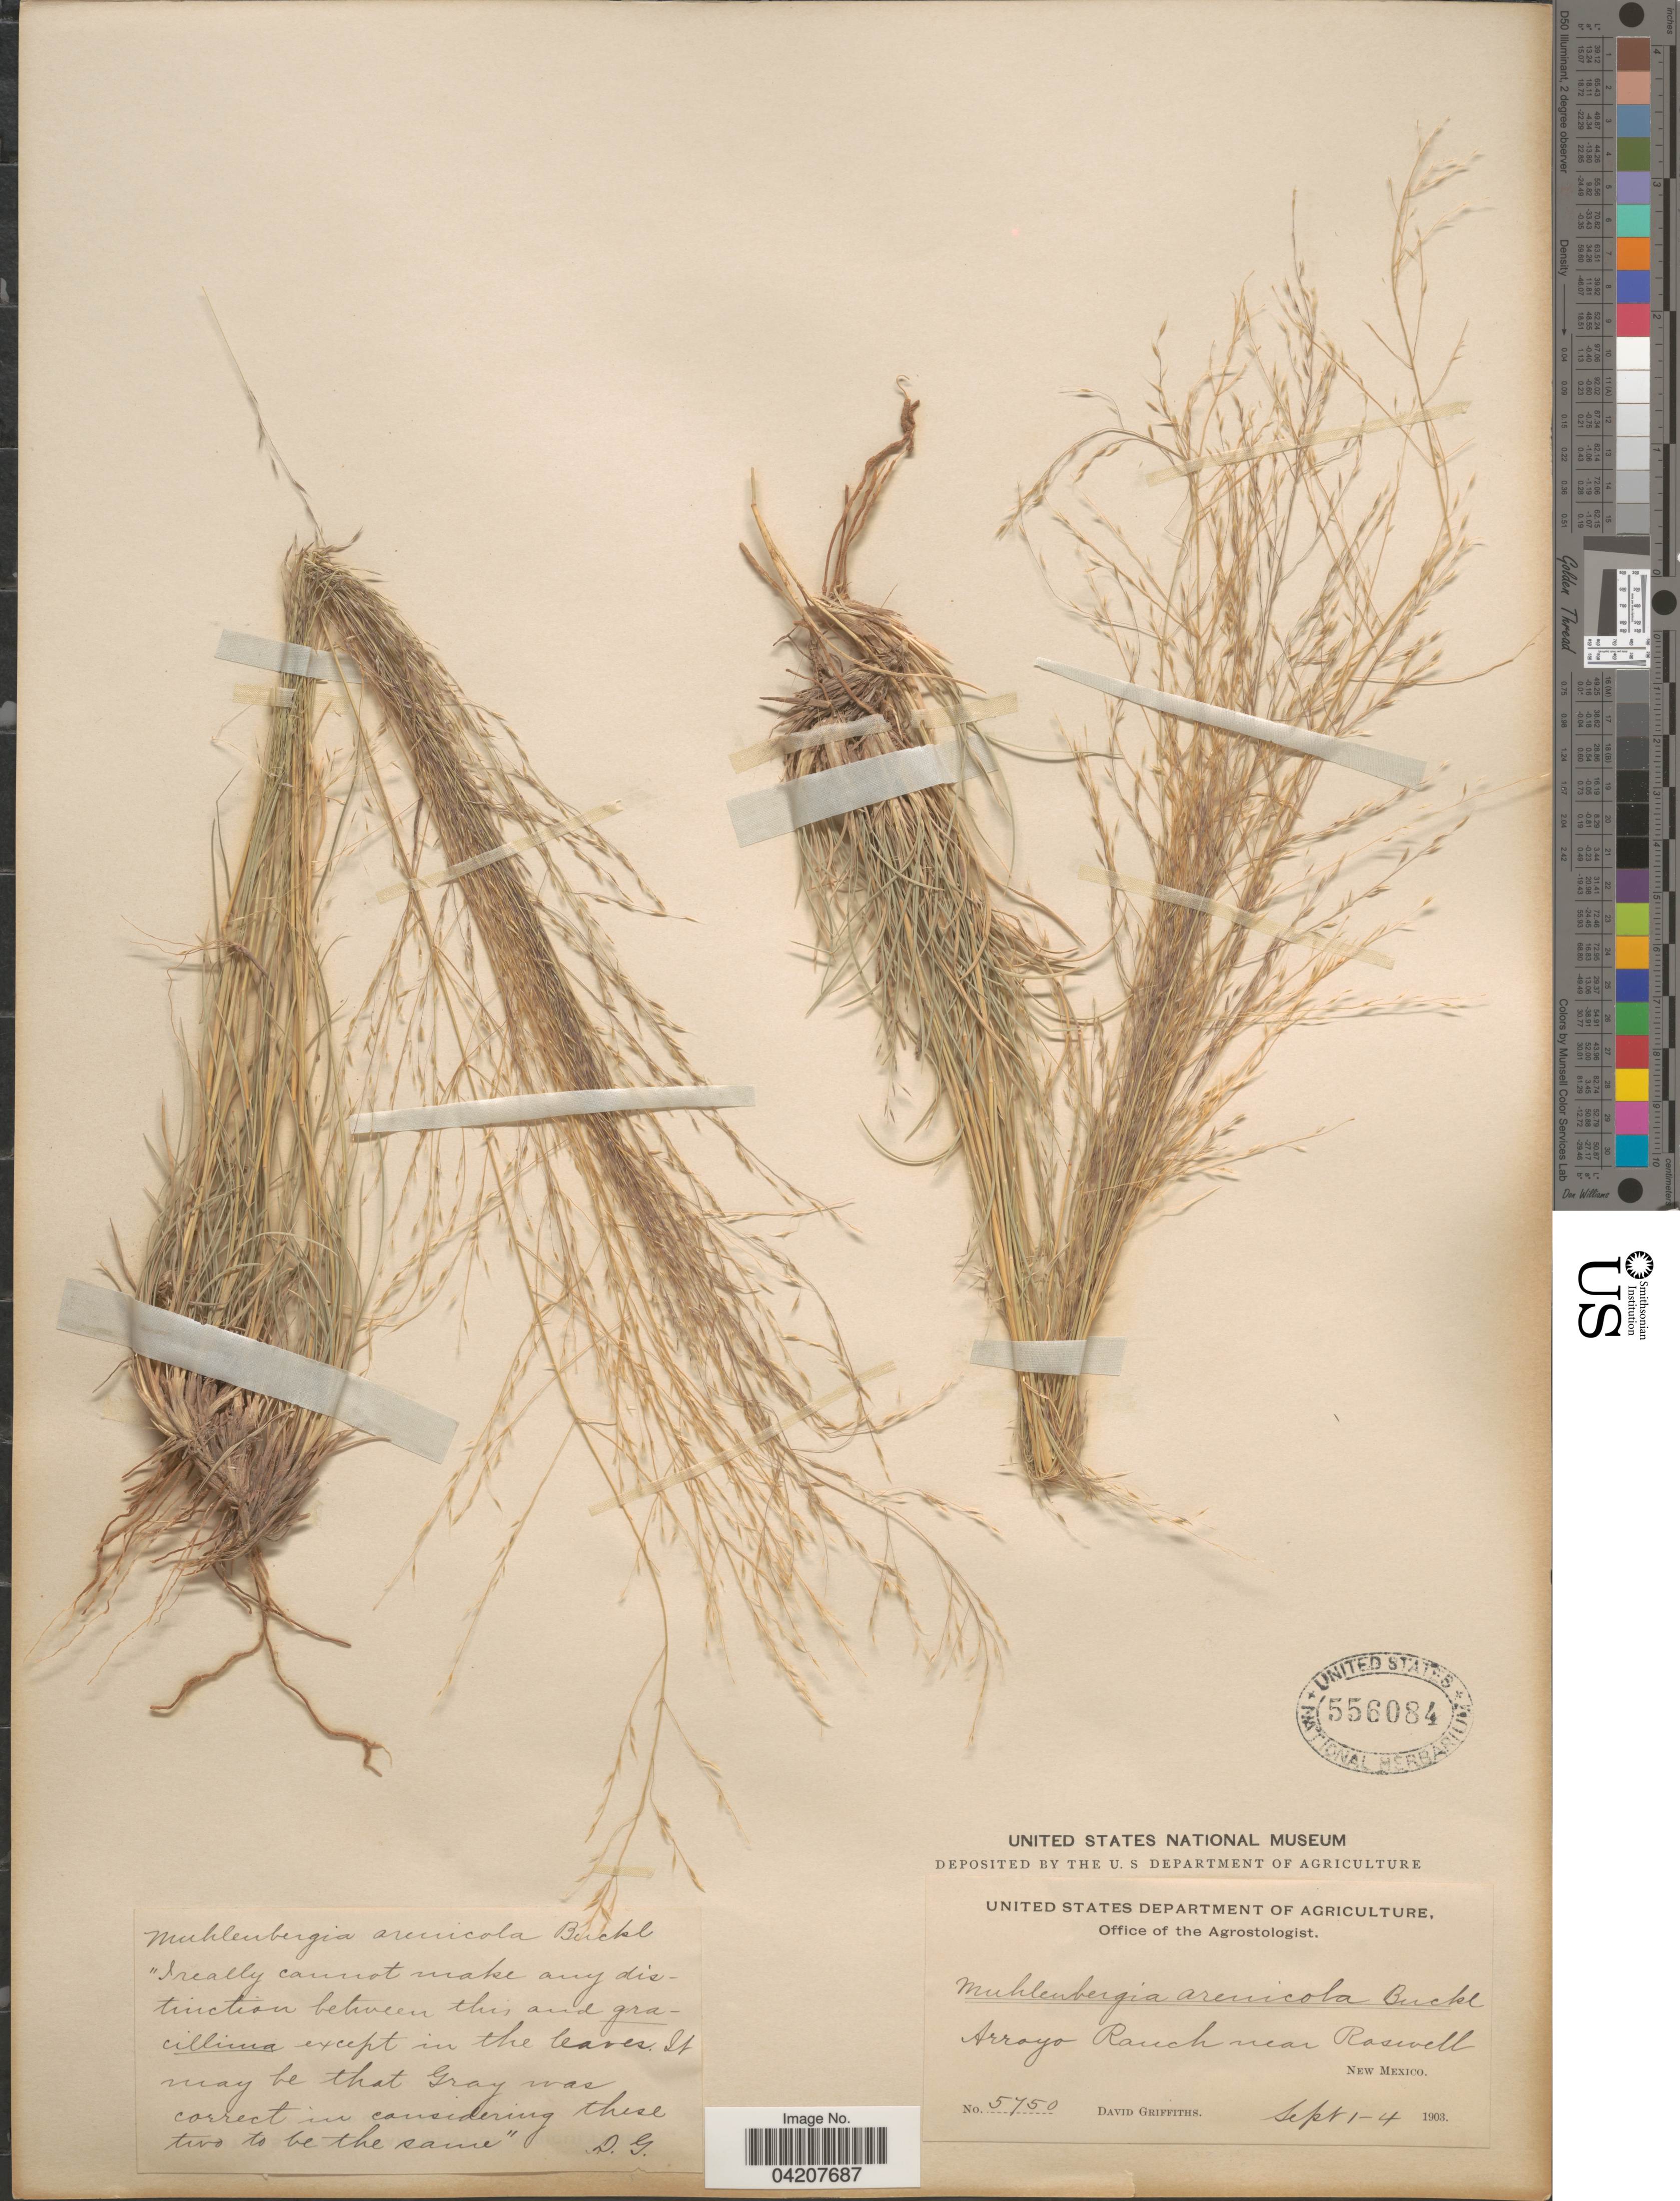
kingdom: Plantae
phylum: Tracheophyta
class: Liliopsida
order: Poales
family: Poaceae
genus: Muhlenbergia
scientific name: Muhlenbergia arenicola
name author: Buckley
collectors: D. Griffiths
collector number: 5750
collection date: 1903-09-01/1903-09-04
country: United States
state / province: New Mexico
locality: Arroyo Ranch near Roswell.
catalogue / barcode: US 556084